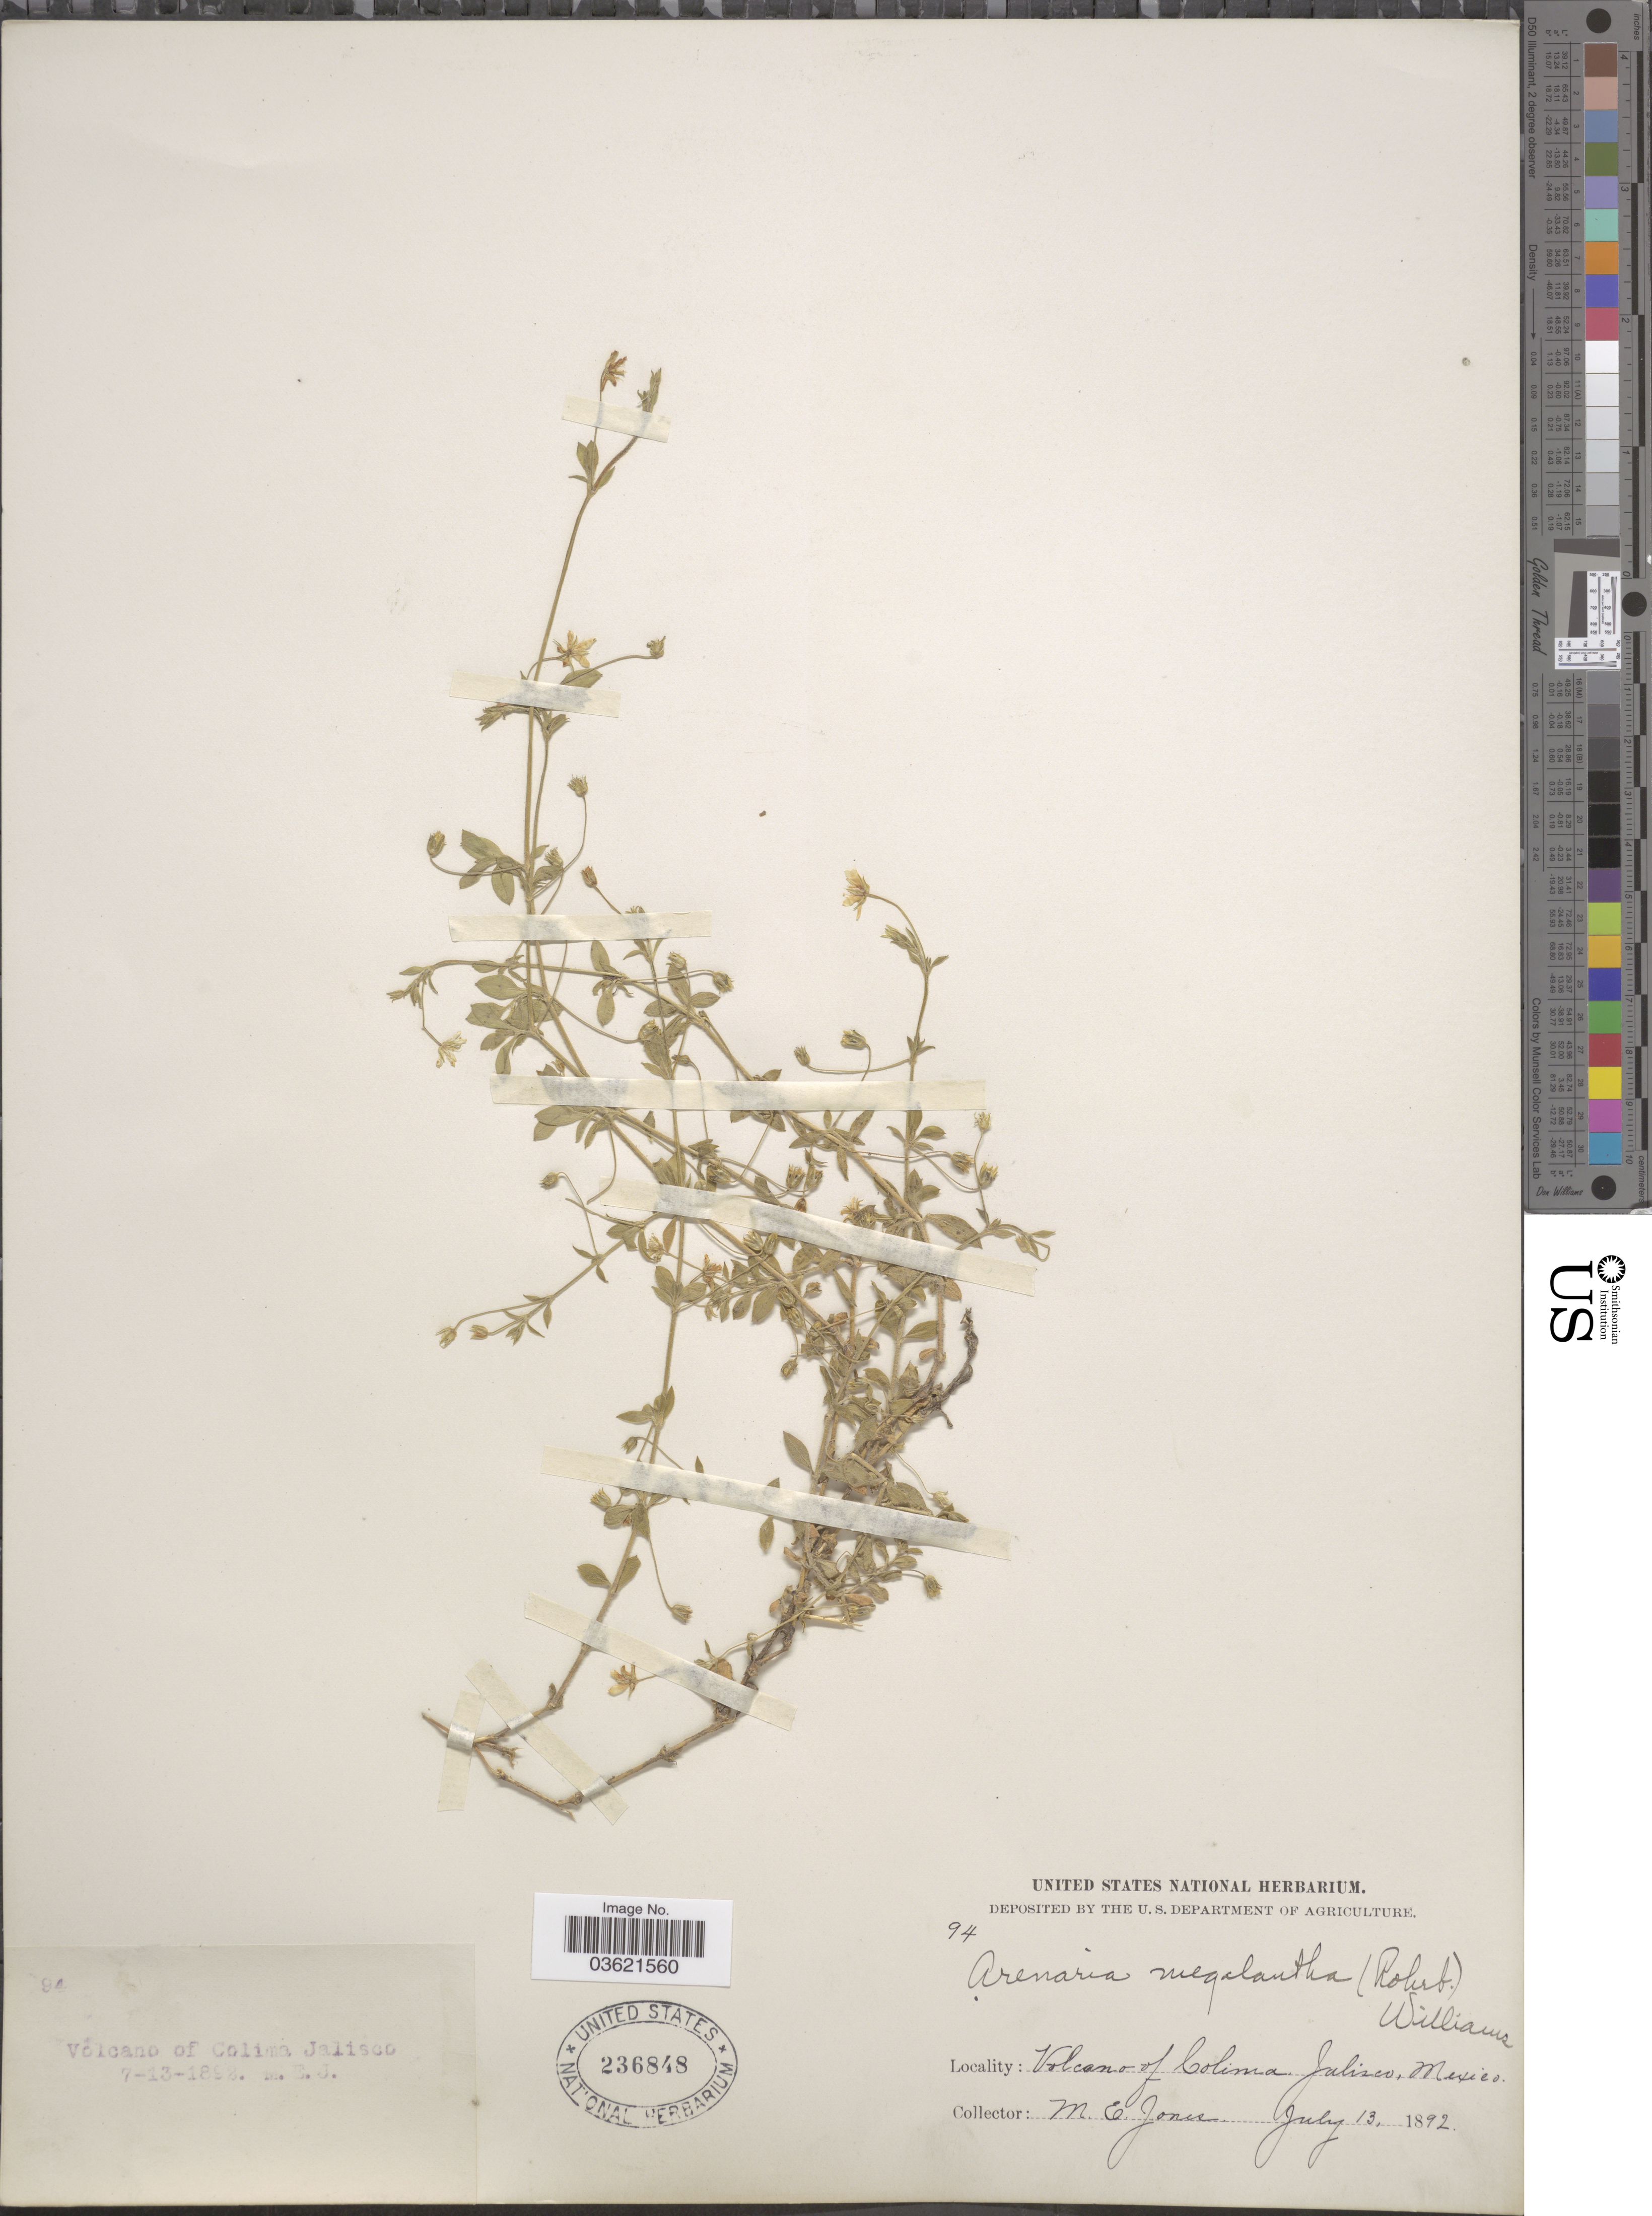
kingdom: Plantae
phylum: Tracheophyta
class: Magnoliopsida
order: Caryophyllales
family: Caryophyllaceae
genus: Arenaria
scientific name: Arenaria megalantha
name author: (Rohrb.) F.N. Williams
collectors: M. E. Jones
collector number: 94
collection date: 1892-07-13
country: Mexico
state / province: Jalisco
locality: Volcano of Colima.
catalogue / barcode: US 236848